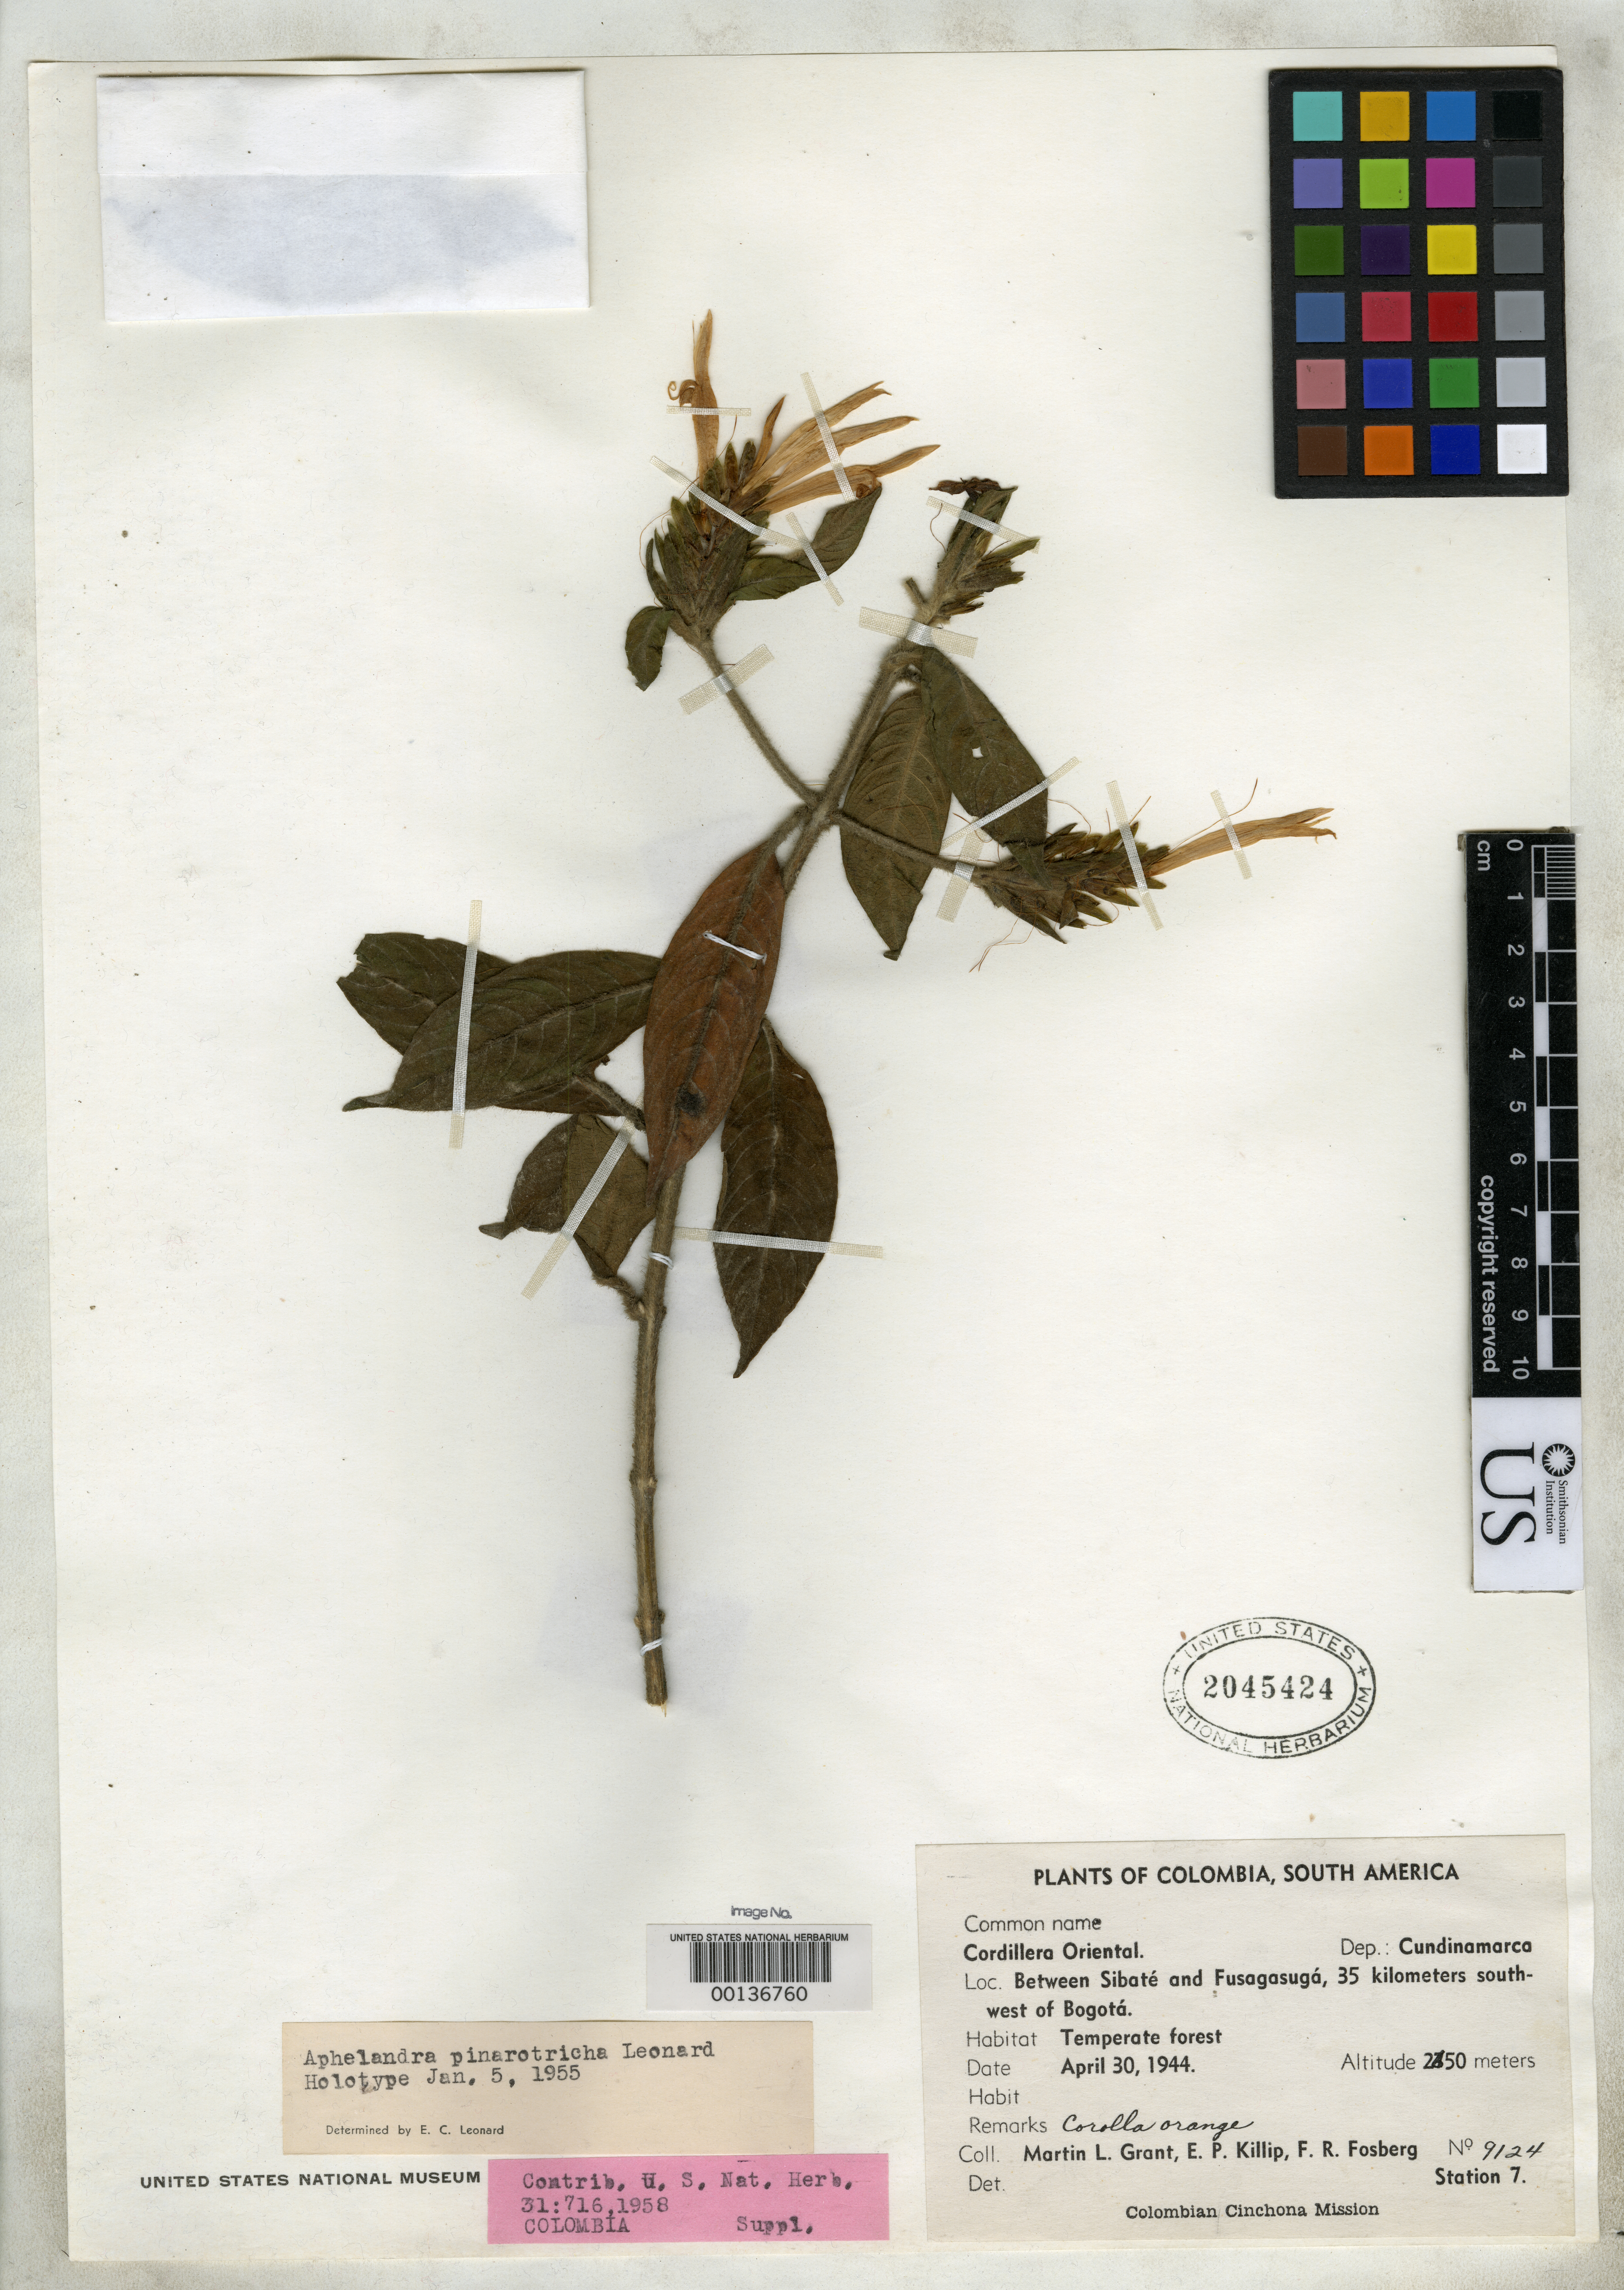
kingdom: Plantae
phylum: Tracheophyta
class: Magnoliopsida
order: Lamiales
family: Acanthaceae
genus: Aphelandra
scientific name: Aphelandra pinarotricha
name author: Leonard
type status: Holotype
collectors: M. L. Grant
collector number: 9124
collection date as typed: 30 Apr 1944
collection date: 1944-04-30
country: Colombia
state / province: Cundinamarca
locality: Cordillera Oriental, Bogota, between Sibate and Fusagasugá.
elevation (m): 2650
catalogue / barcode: US 2045424